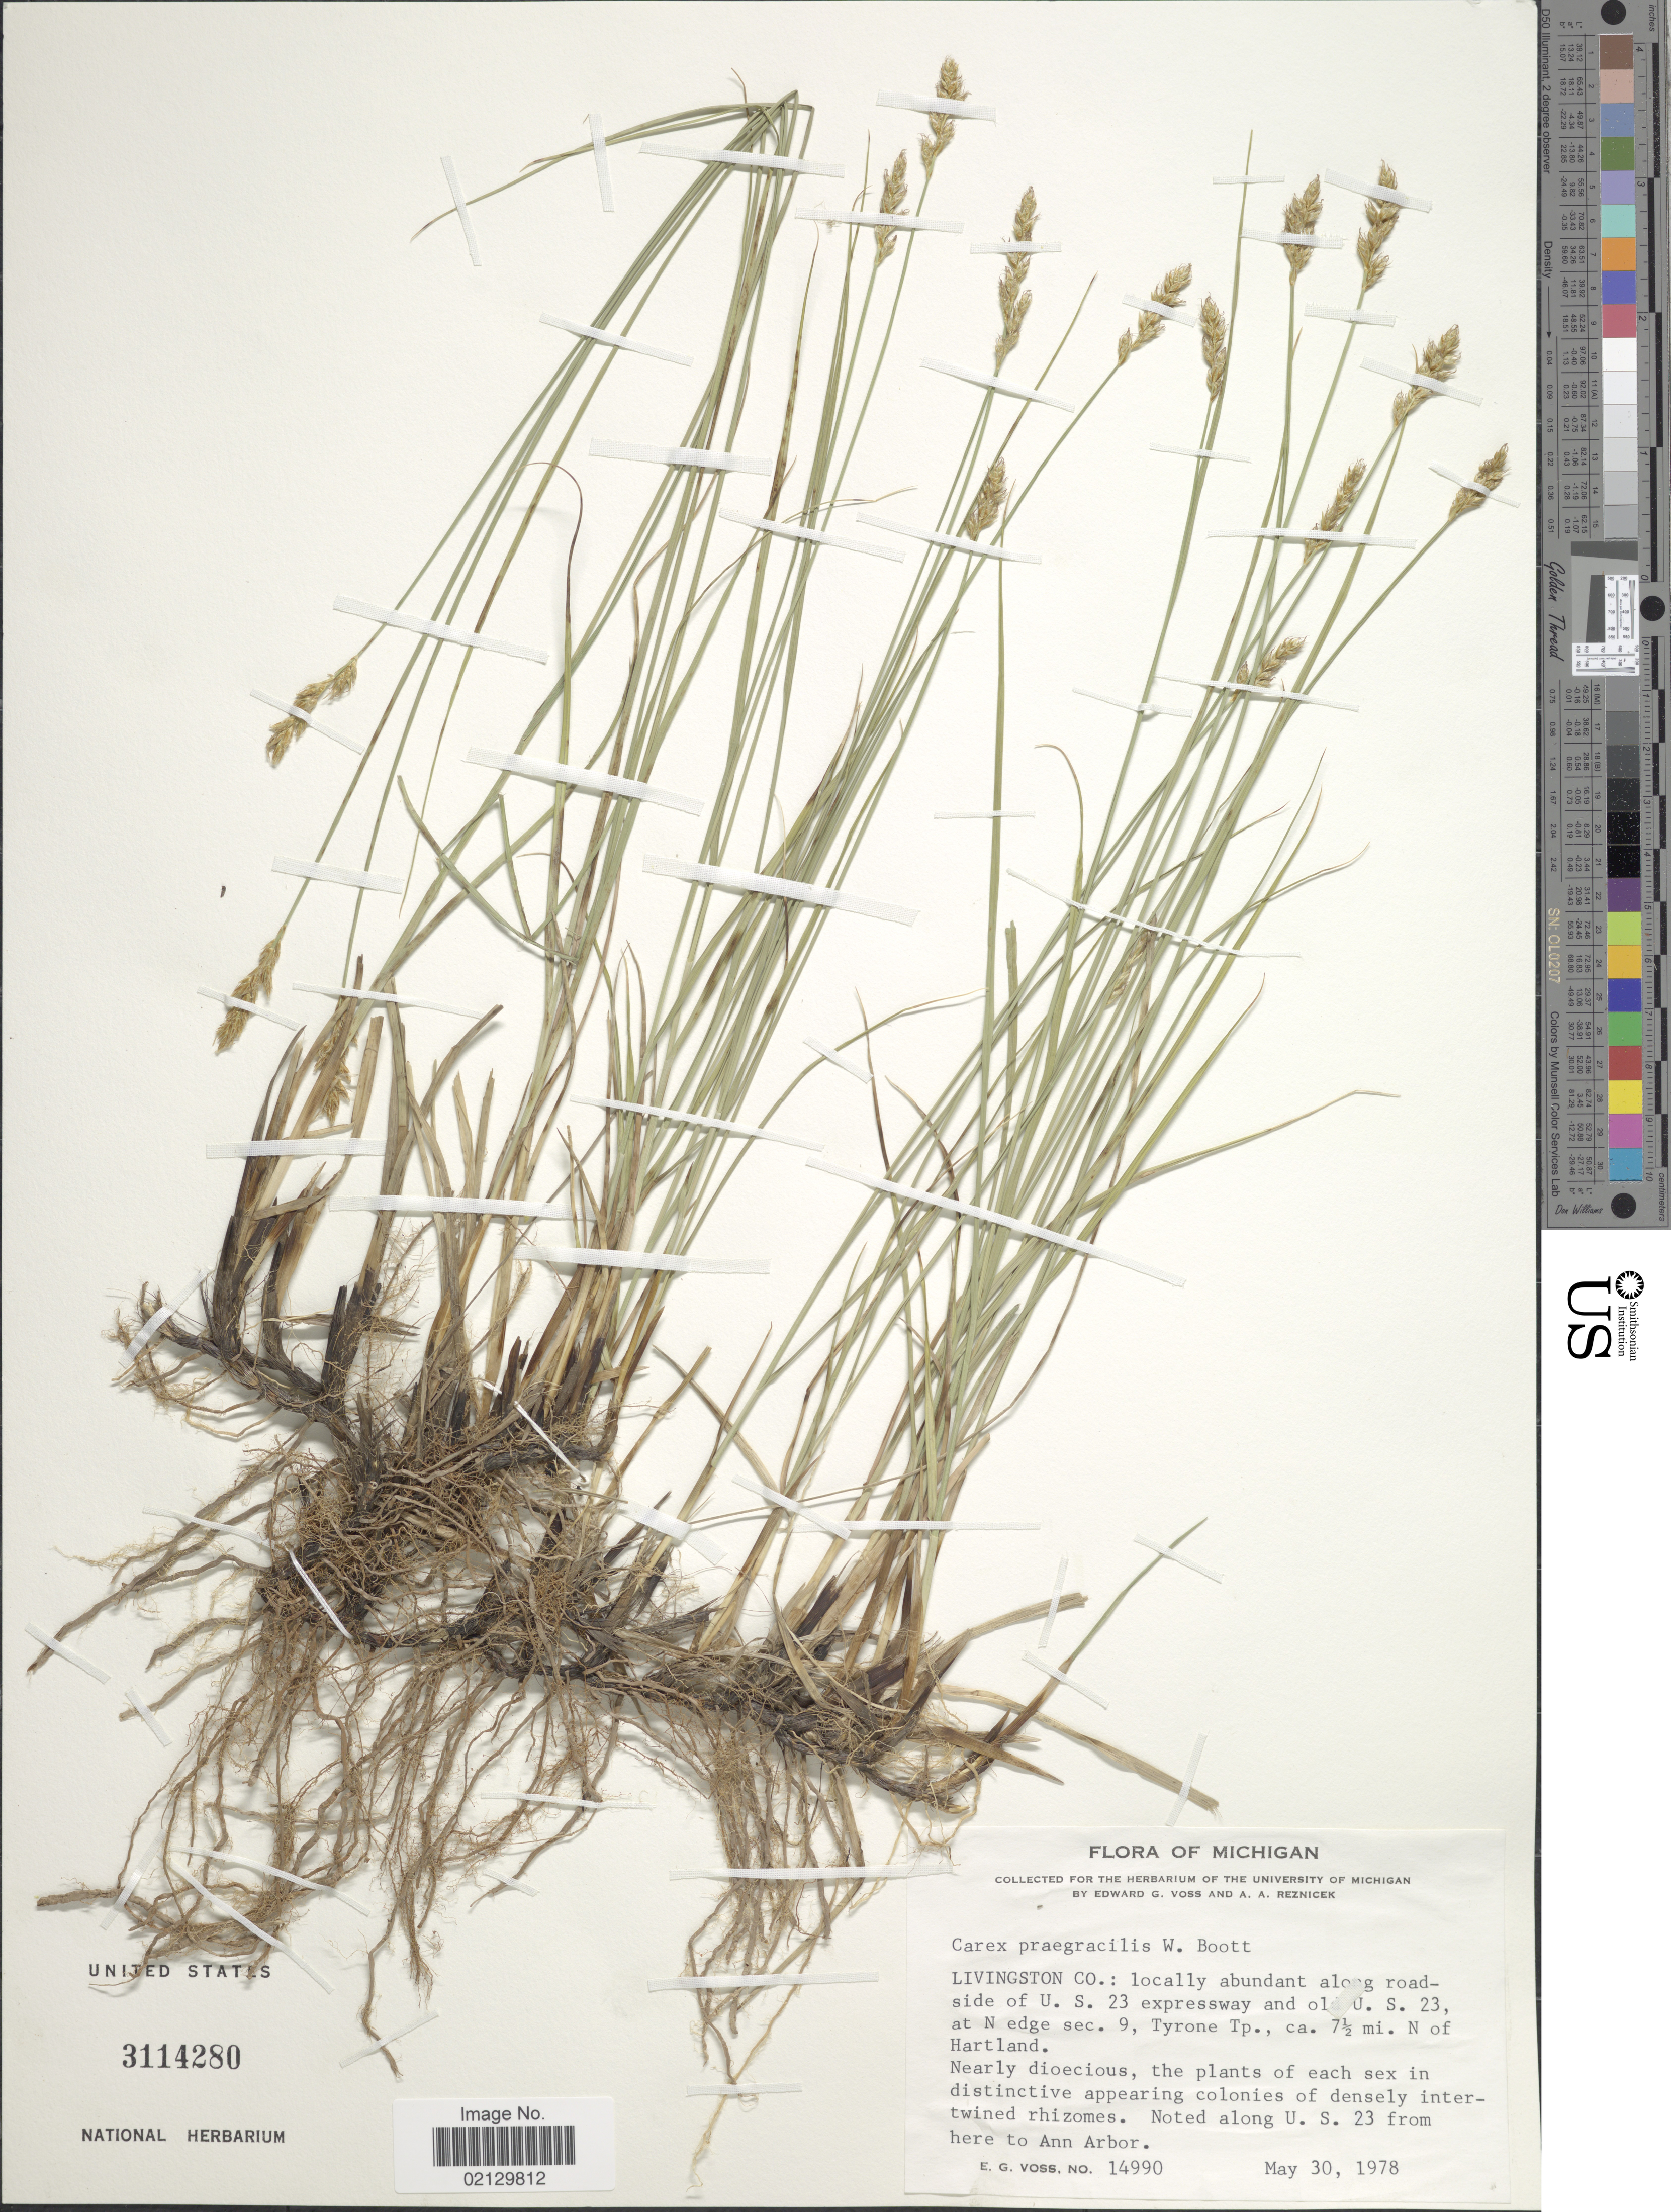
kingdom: Plantae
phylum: Tracheophyta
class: Liliopsida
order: Poales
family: Cyperaceae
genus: Carex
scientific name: Carex praegracilis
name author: W. Boott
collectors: E. G. Voss & A. A. Reznicek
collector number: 14990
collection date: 1978-05-30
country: United States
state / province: Michigan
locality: Livingston Co.: along road side of U.S. 23 expressway and old U.S. 23, at edge sec. 9, Tyrone Tp., 7½ mi. N. of Hartland.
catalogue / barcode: US 3114280